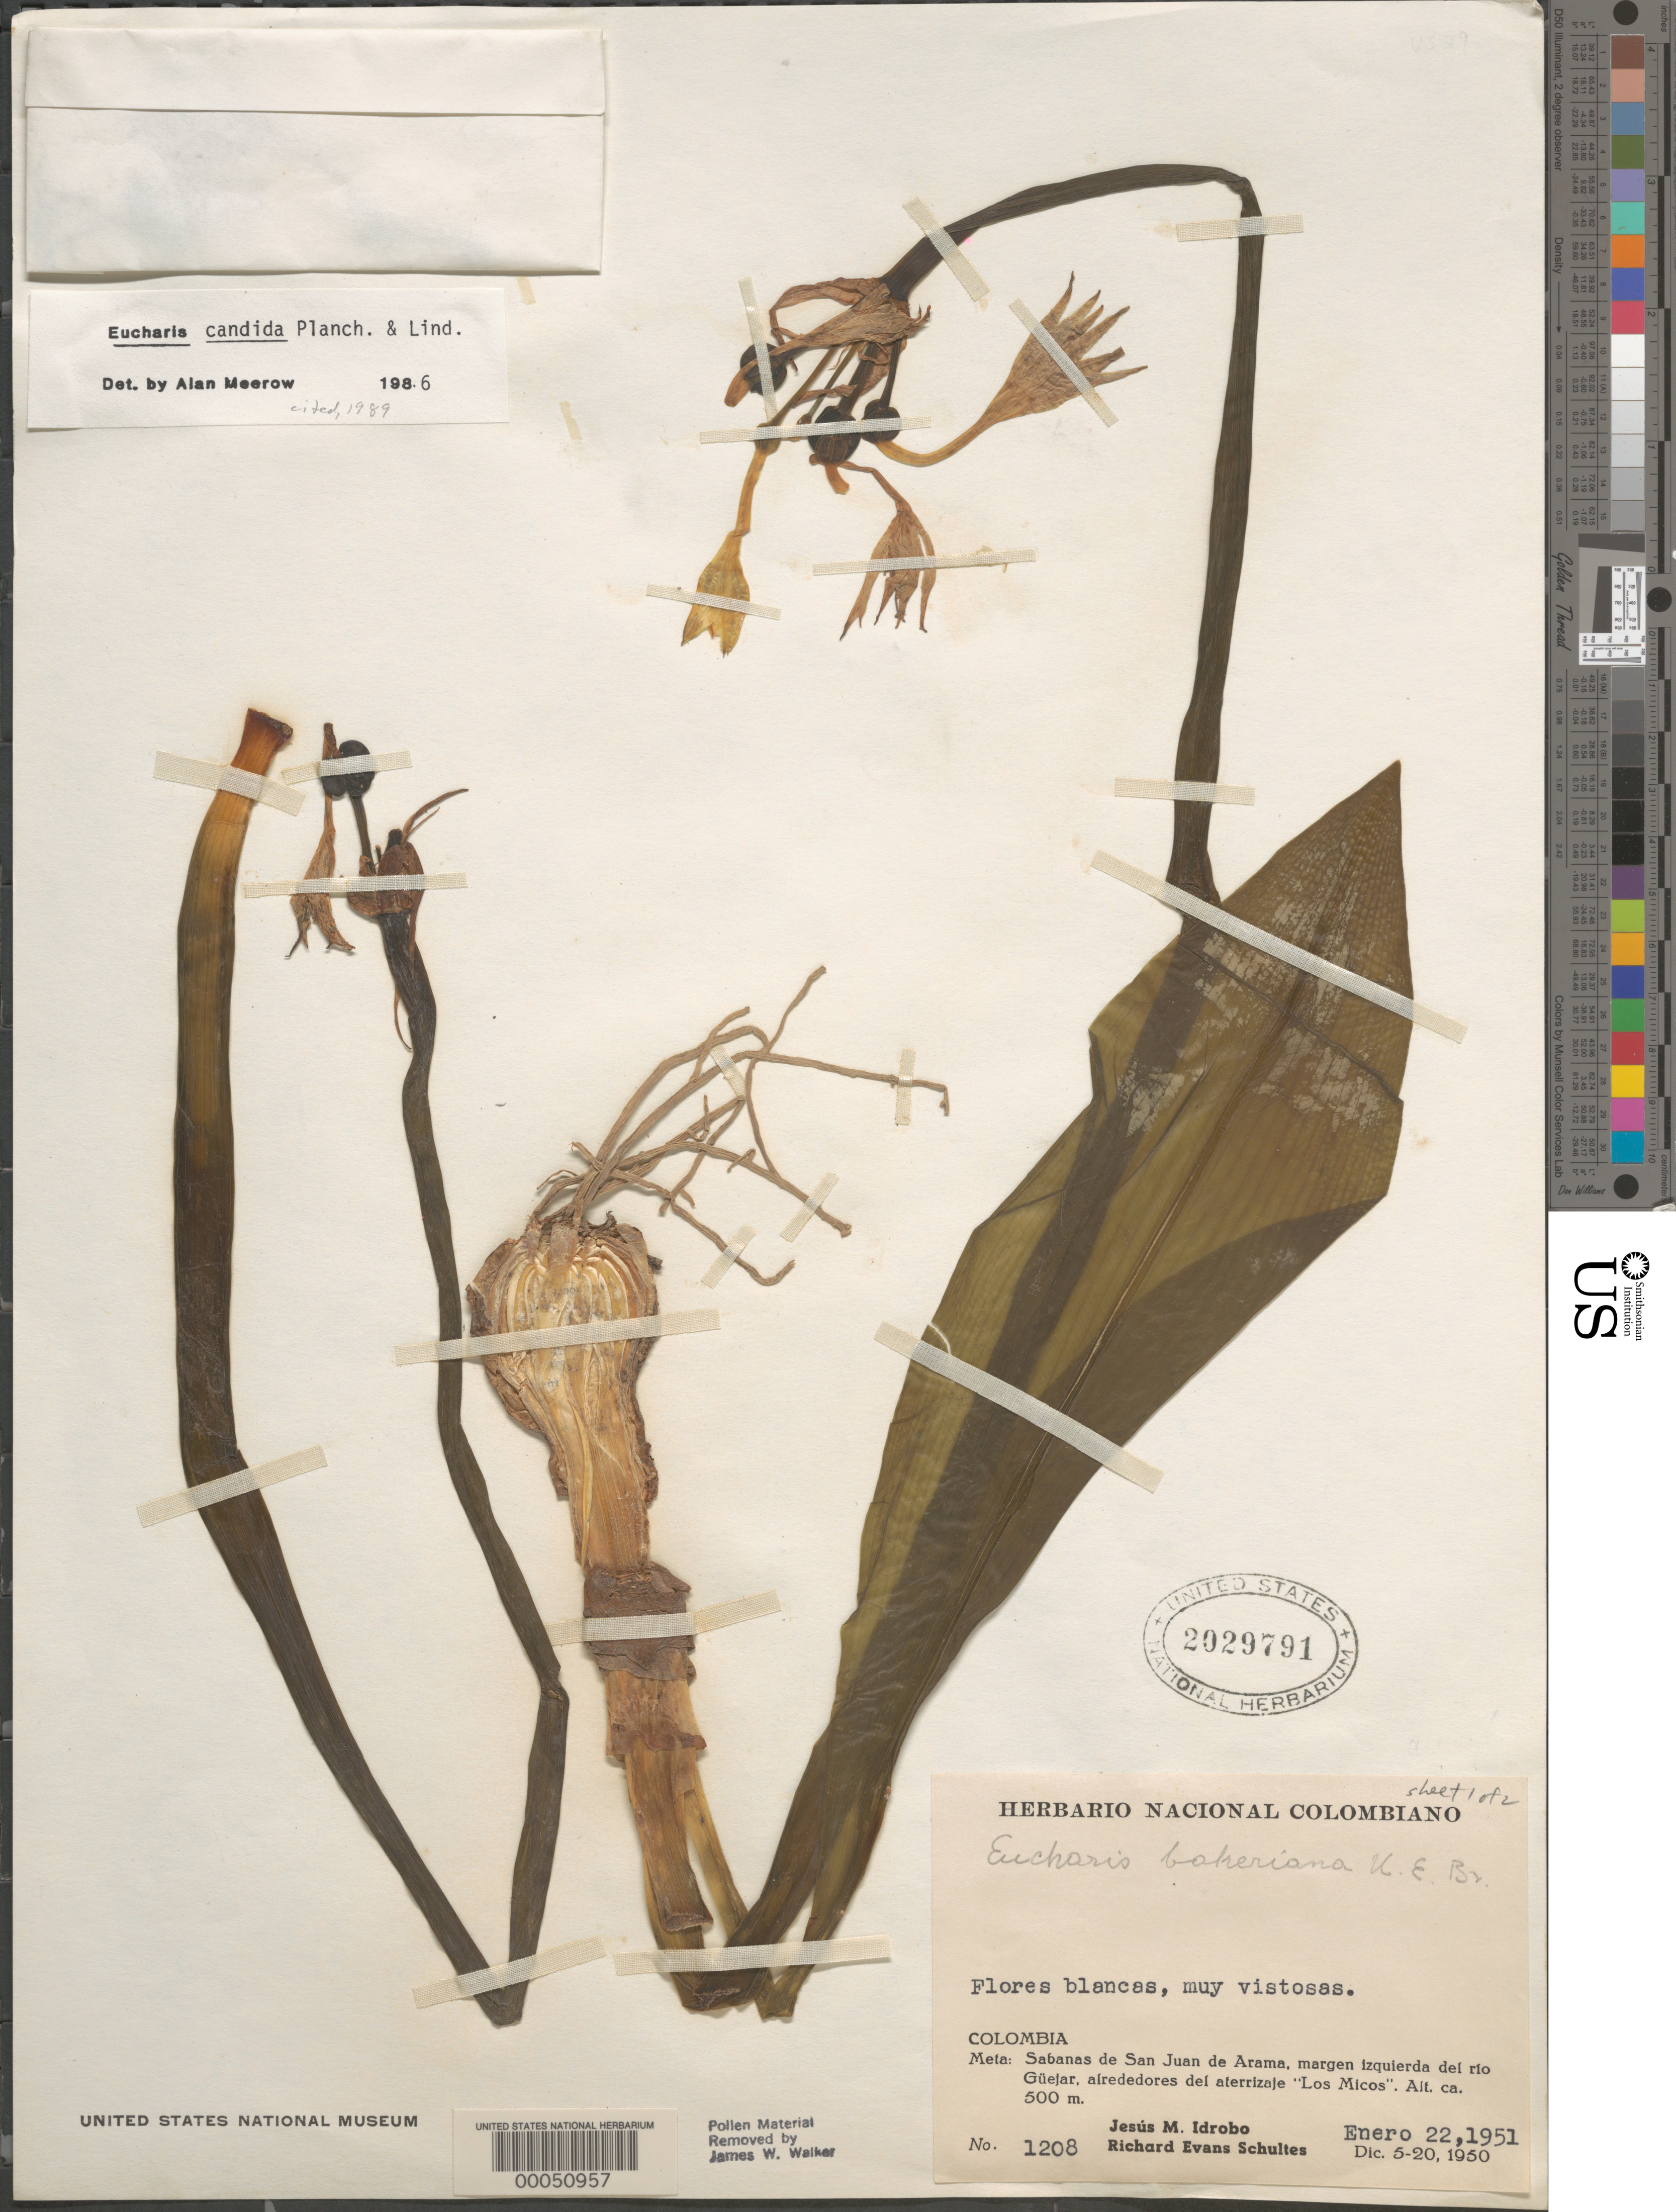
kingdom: Plantae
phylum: Tracheophyta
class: Liliopsida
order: Asparagales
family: Amaryllidaceae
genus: Eucharis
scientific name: Eucharis bakeriana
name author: N.E. Br.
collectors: J. M. Idrobo & R. E. Schultes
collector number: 1208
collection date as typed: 22 Jan 1951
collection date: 1951-01-22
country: Colombia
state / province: Meta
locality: Savannahs of San Juan de Arama, banks of Rio Guejar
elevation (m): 500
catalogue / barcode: US 2029791